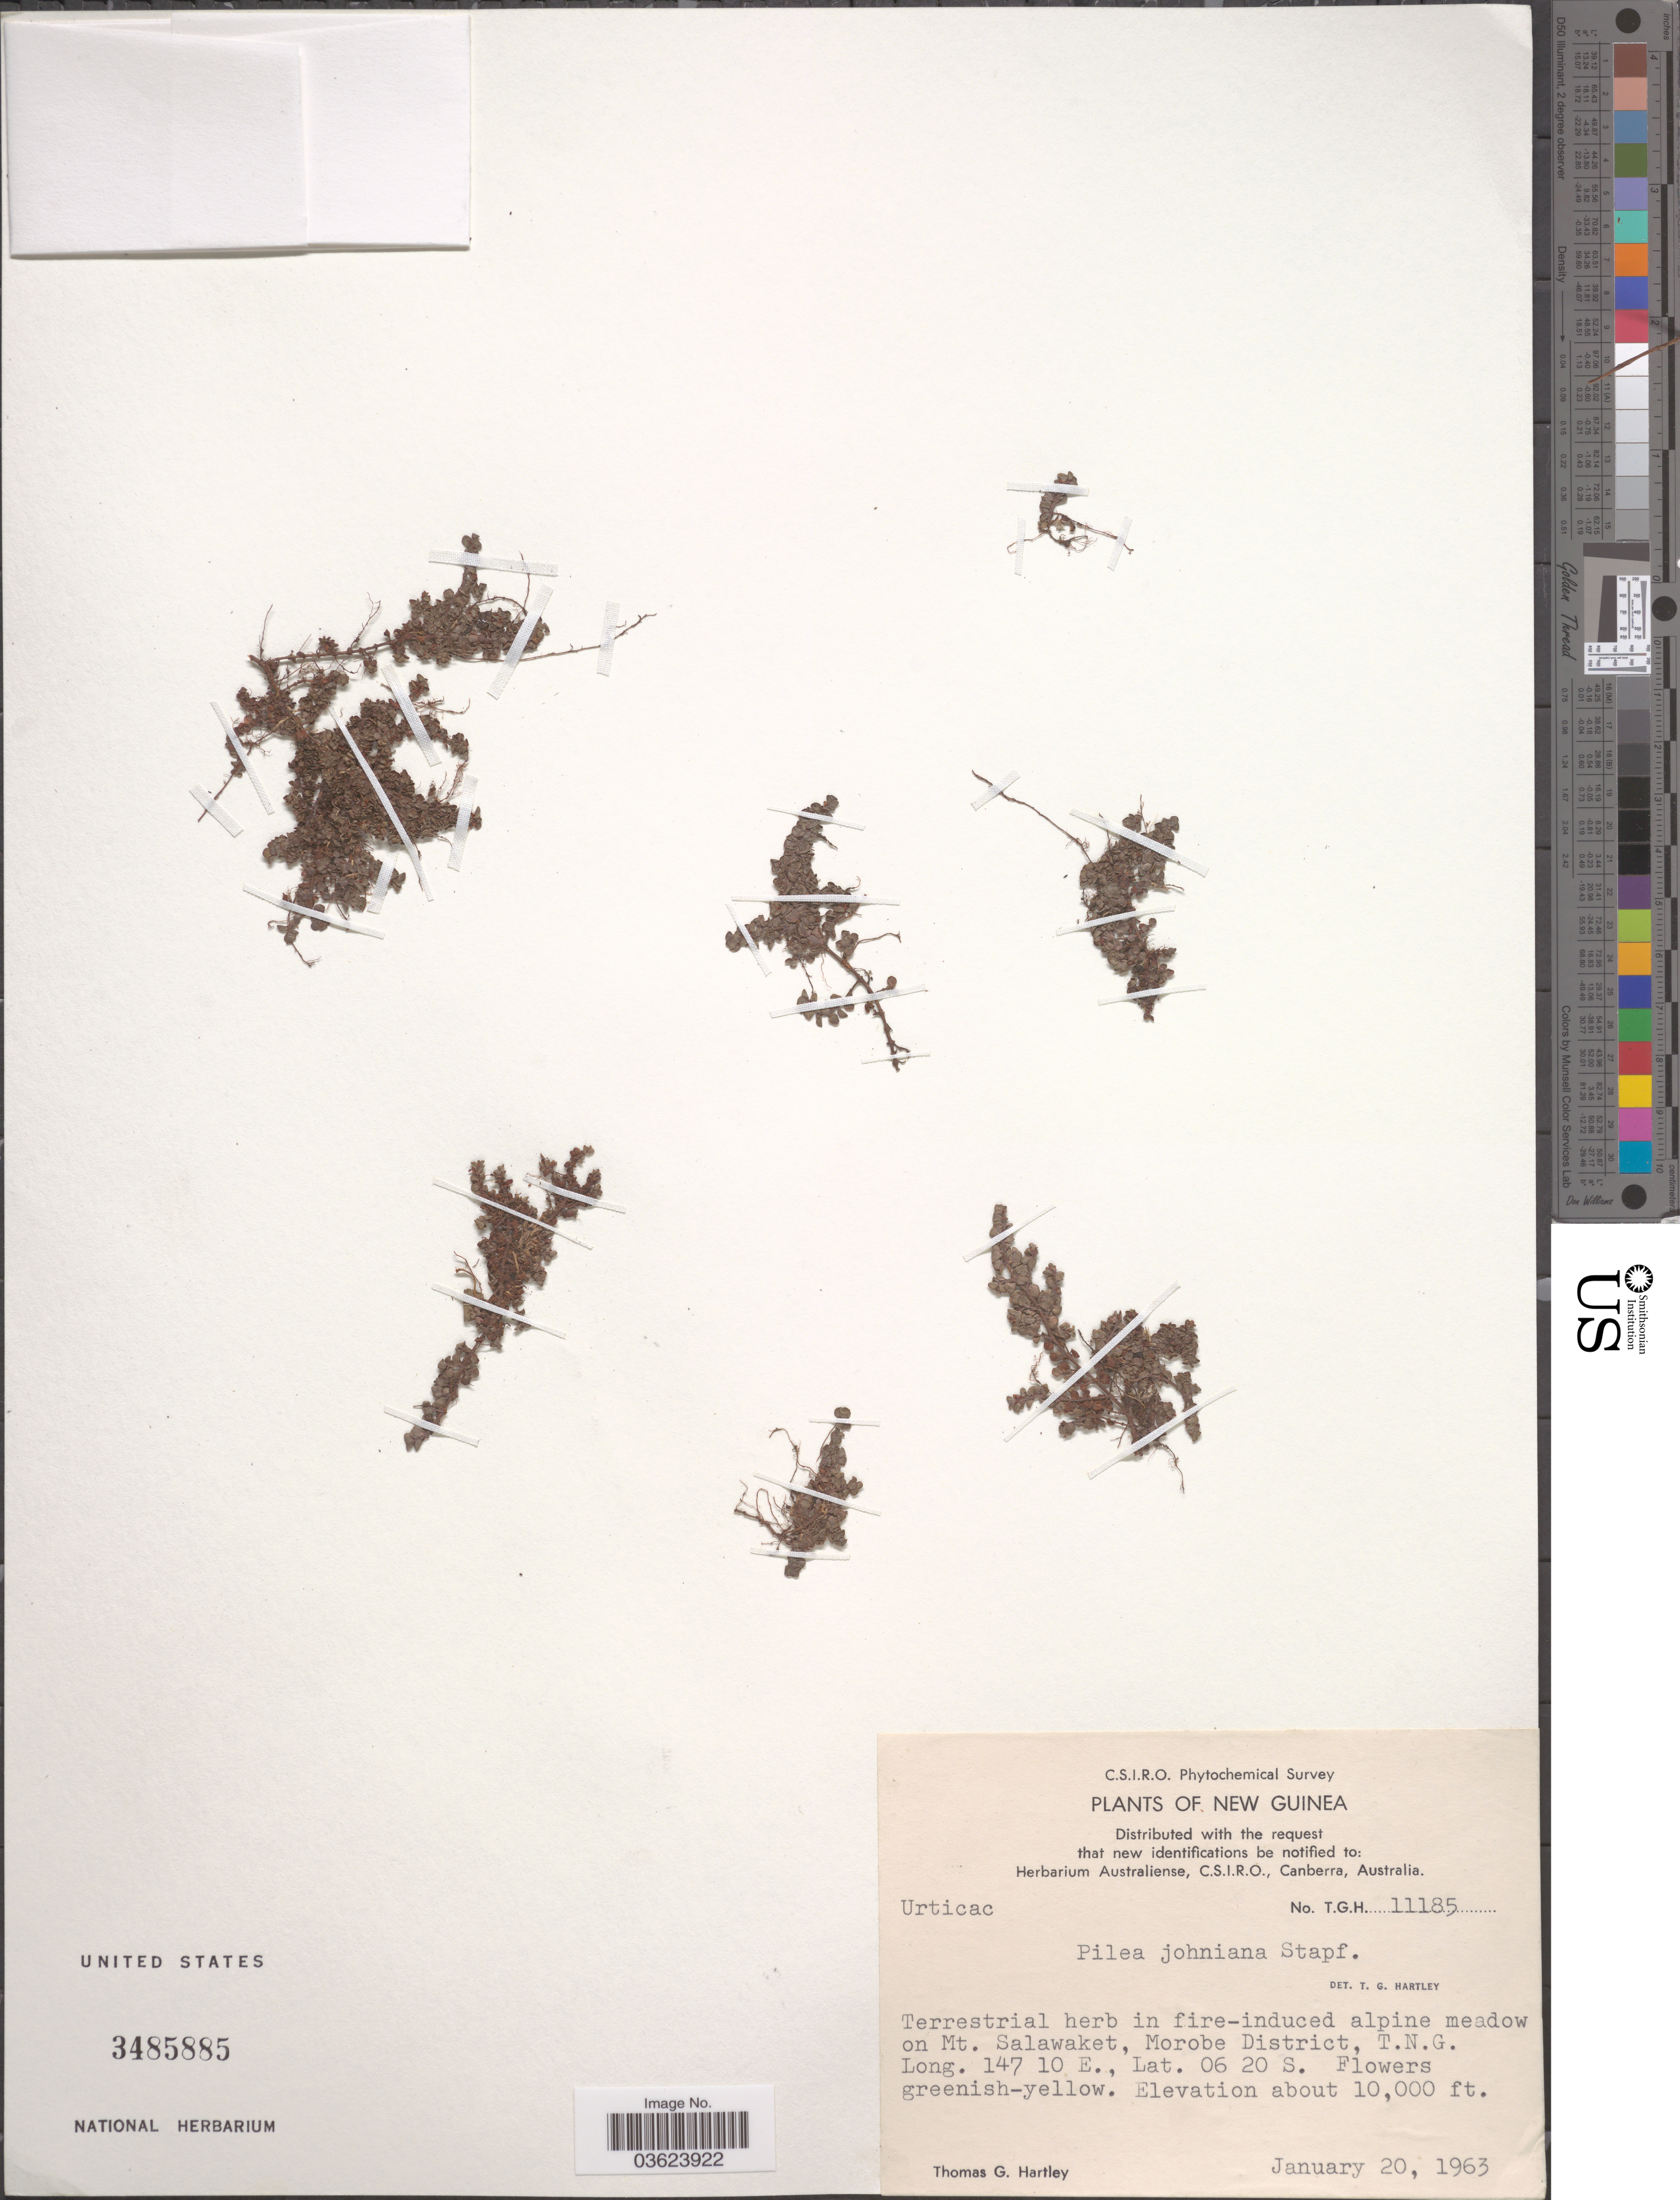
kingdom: Plantae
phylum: Tracheophyta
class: Magnoliopsida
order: Rosales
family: Urticaceae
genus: Pilea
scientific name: Pilea johniana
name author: Stapf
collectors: T. G. Hartley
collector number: T.G.H.11185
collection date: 1963-01-20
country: Papua New Guinea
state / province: Morobe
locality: New Guinea. In fire-induced alpine meadow on Mt. Salawaket, Morobe District, T.N.G.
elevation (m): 3048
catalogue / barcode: US 3485885